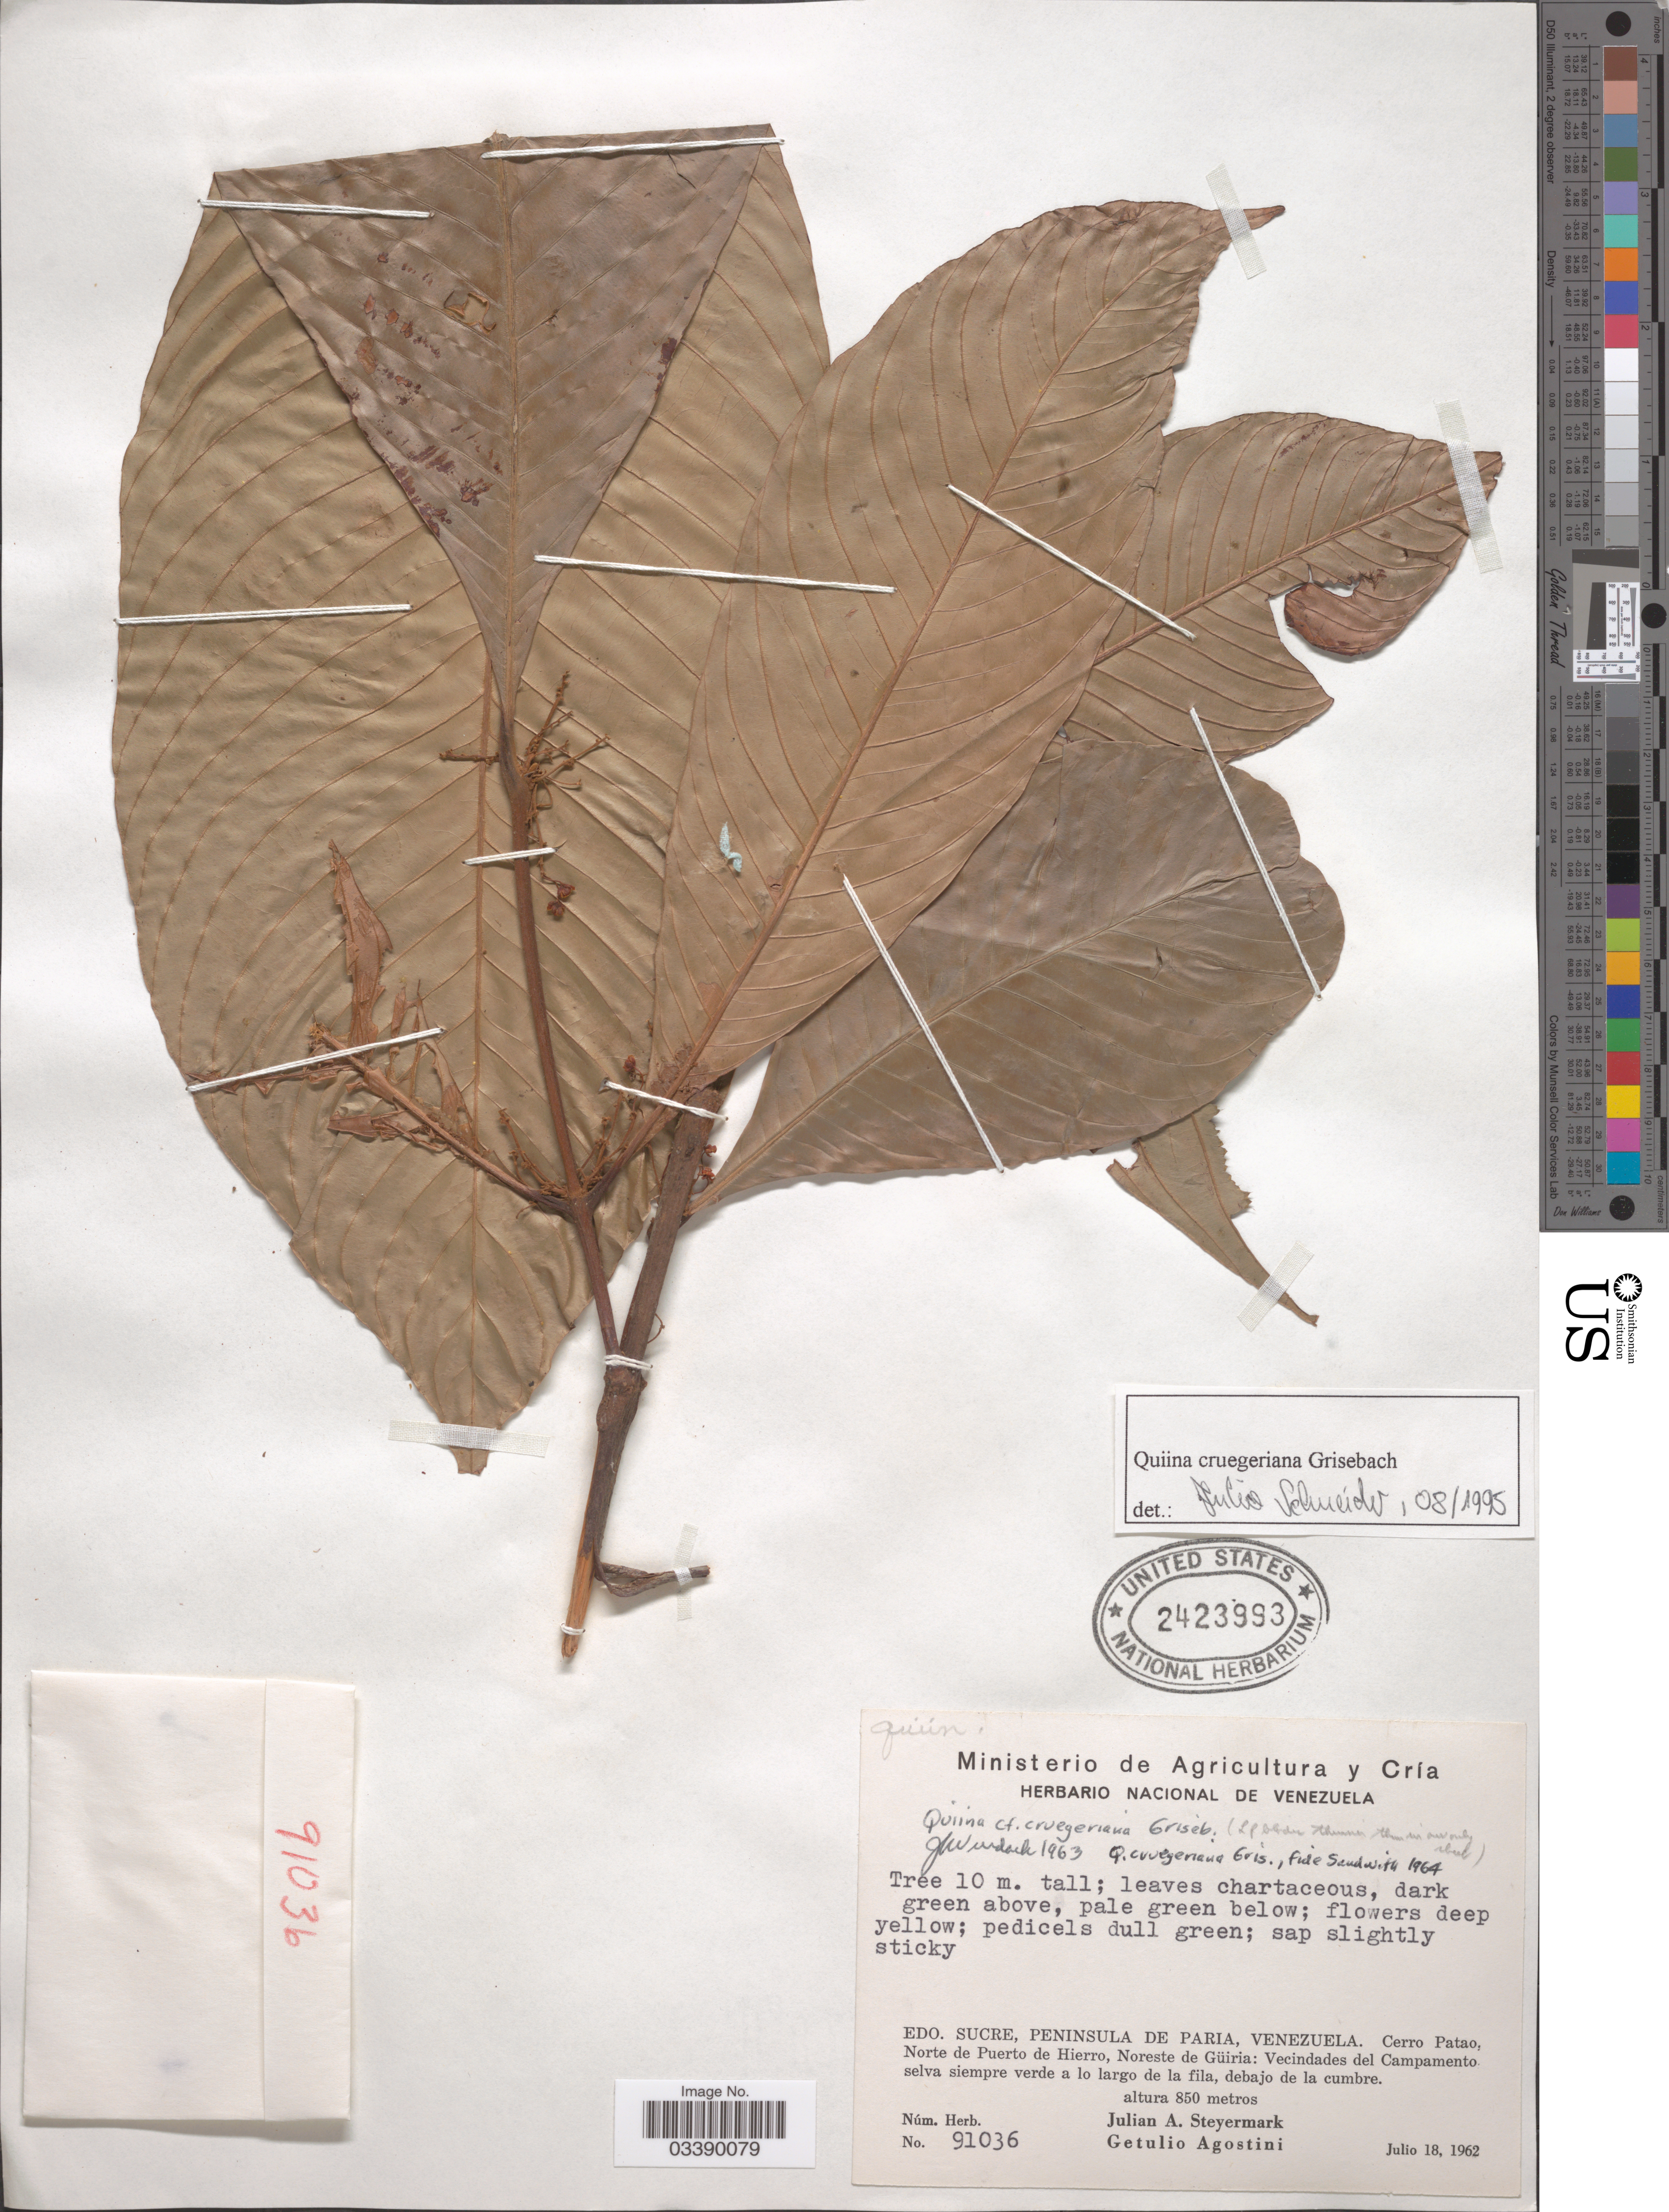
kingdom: Plantae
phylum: Tracheophyta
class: Magnoliopsida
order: Malpighiales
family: Quiinaceae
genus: Quiina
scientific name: Quiina cruegeriana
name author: Griseb.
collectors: J. Steyermark & G. Agostini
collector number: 91036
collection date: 1962-07-18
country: Venezuela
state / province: Sucre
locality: Peninsula de Paria, Cerro Patao, Norte de Puerto de Hierro, Noreste de Güiria: Vecindades del Campamento selva siempre verde a lo largo de la fila, debajo de la cumbre.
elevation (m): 850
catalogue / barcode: US 2423993